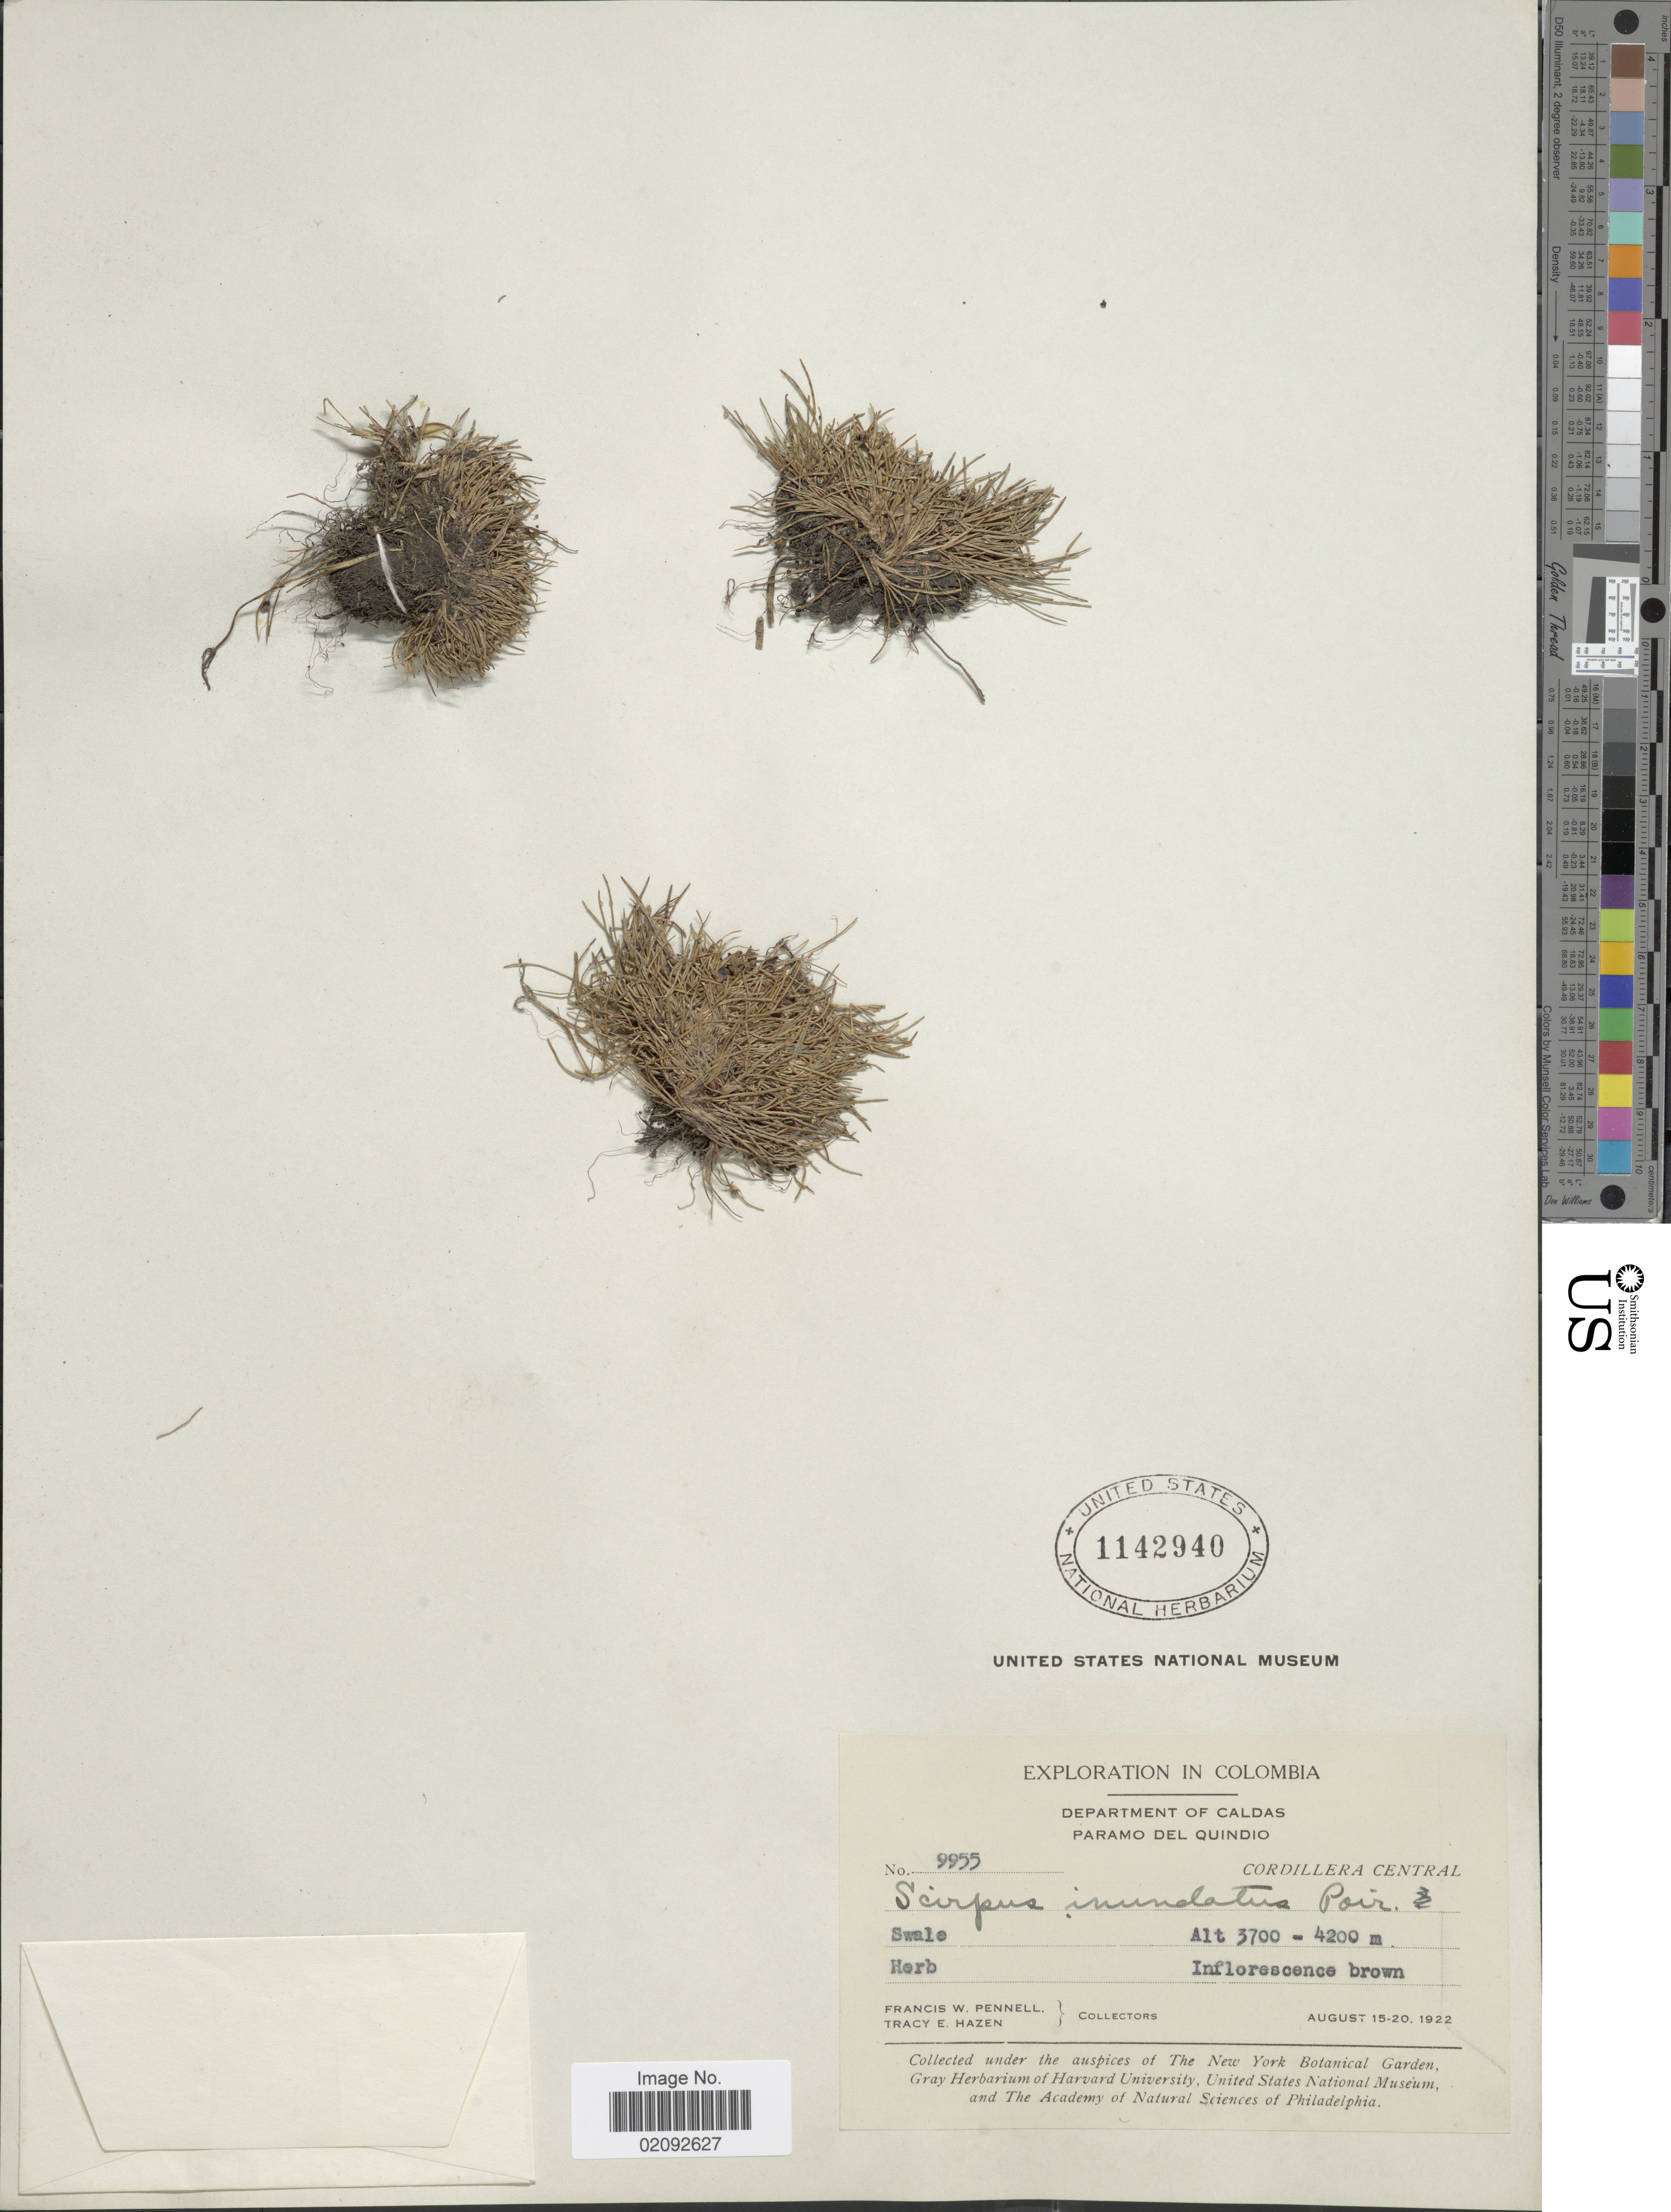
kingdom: Plantae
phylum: Tracheophyta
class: Liliopsida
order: Poales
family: Cyperaceae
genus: Isolepis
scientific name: Isolepis aucklandica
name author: Hook. f.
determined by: Strong, Mark T., (BOT), Smithsonian Institution - National Museum of Natural History (UNITED STATES)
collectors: F. W. Pennell & T. E. Hazen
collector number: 9955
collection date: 1922-08-15/1922-08-20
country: Colombia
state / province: Caldas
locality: Paramo del Quindio, Cordillera Central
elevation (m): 3700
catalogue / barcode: US 1142940